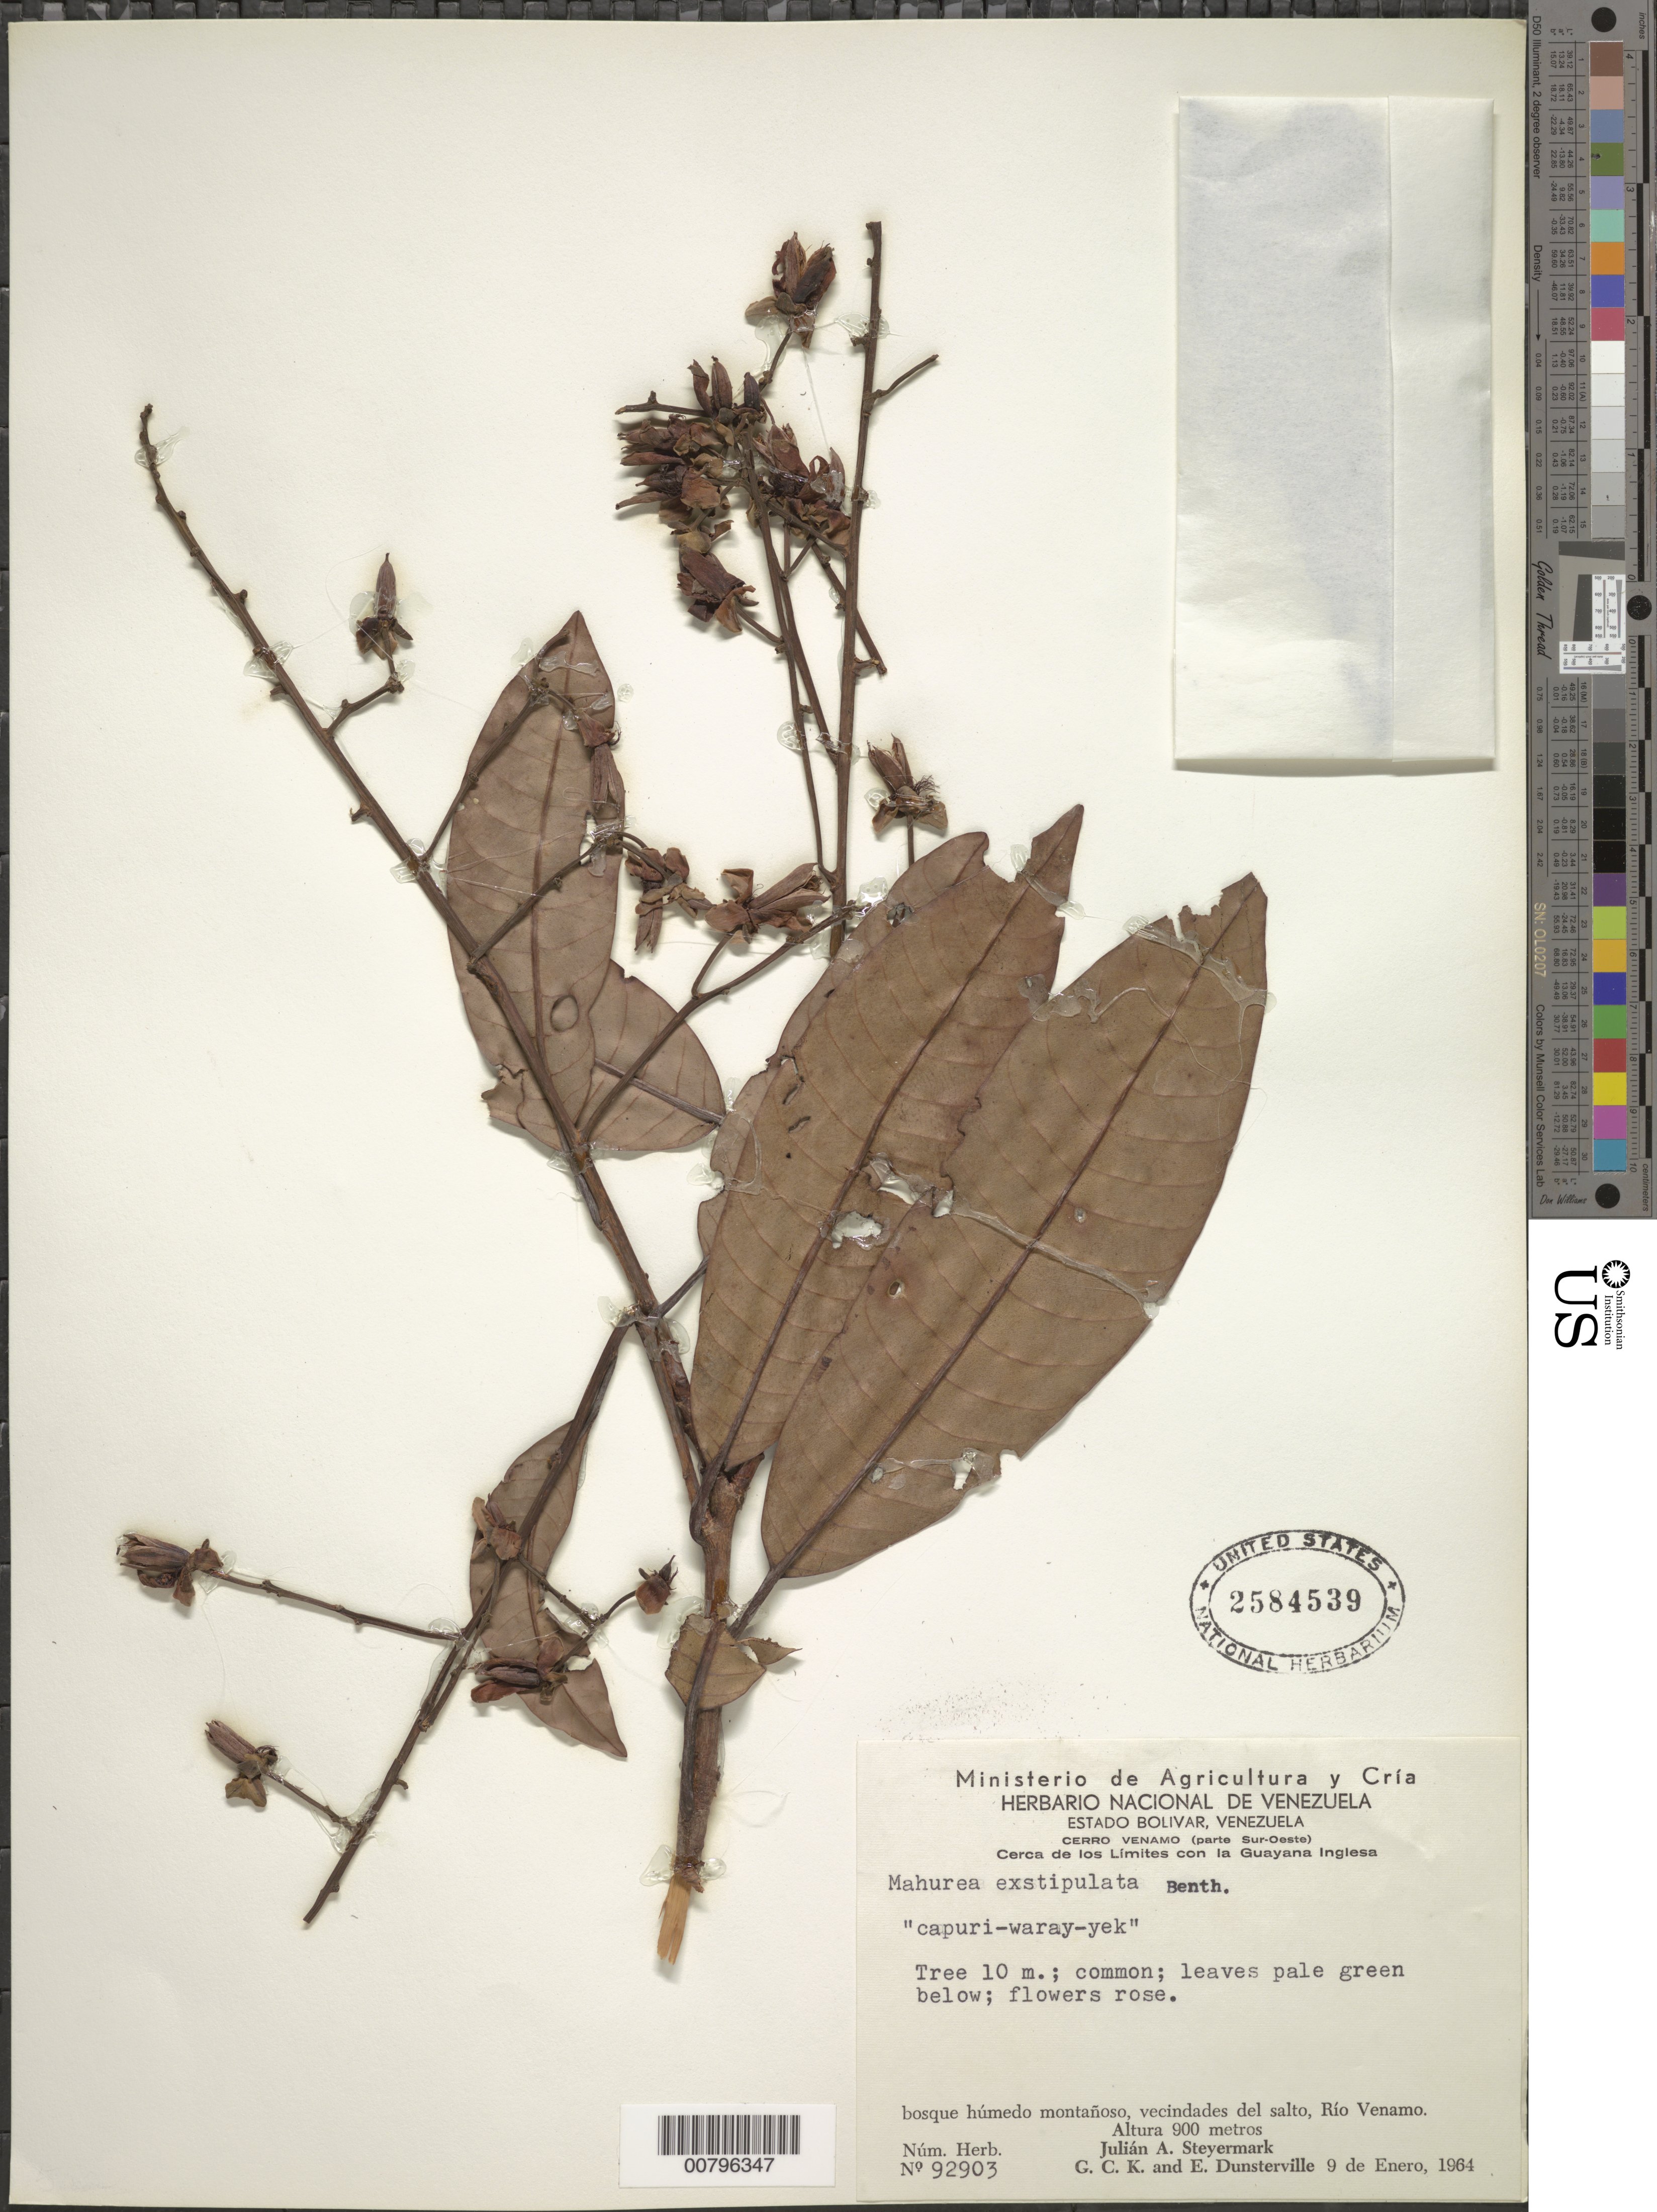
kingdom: Plantae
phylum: Tracheophyta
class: Magnoliopsida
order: Malpighiales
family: Calophyllaceae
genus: Mahurea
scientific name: Mahurea exstipulata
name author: Benth.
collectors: J. Steyermark, G. C. K. Dunsterville & E. Dunsterville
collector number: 92903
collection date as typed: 9-Jan-64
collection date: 1964-01-09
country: Venezuela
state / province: Bolívar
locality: Cerro Venamo (parte Sur-Oeste), Río Venamo, vecindades del salto, cerca de los límites con la Guayana Inglesa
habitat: Bosque húmedo montañoso, vecindades del salto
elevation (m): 900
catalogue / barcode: US 2584539